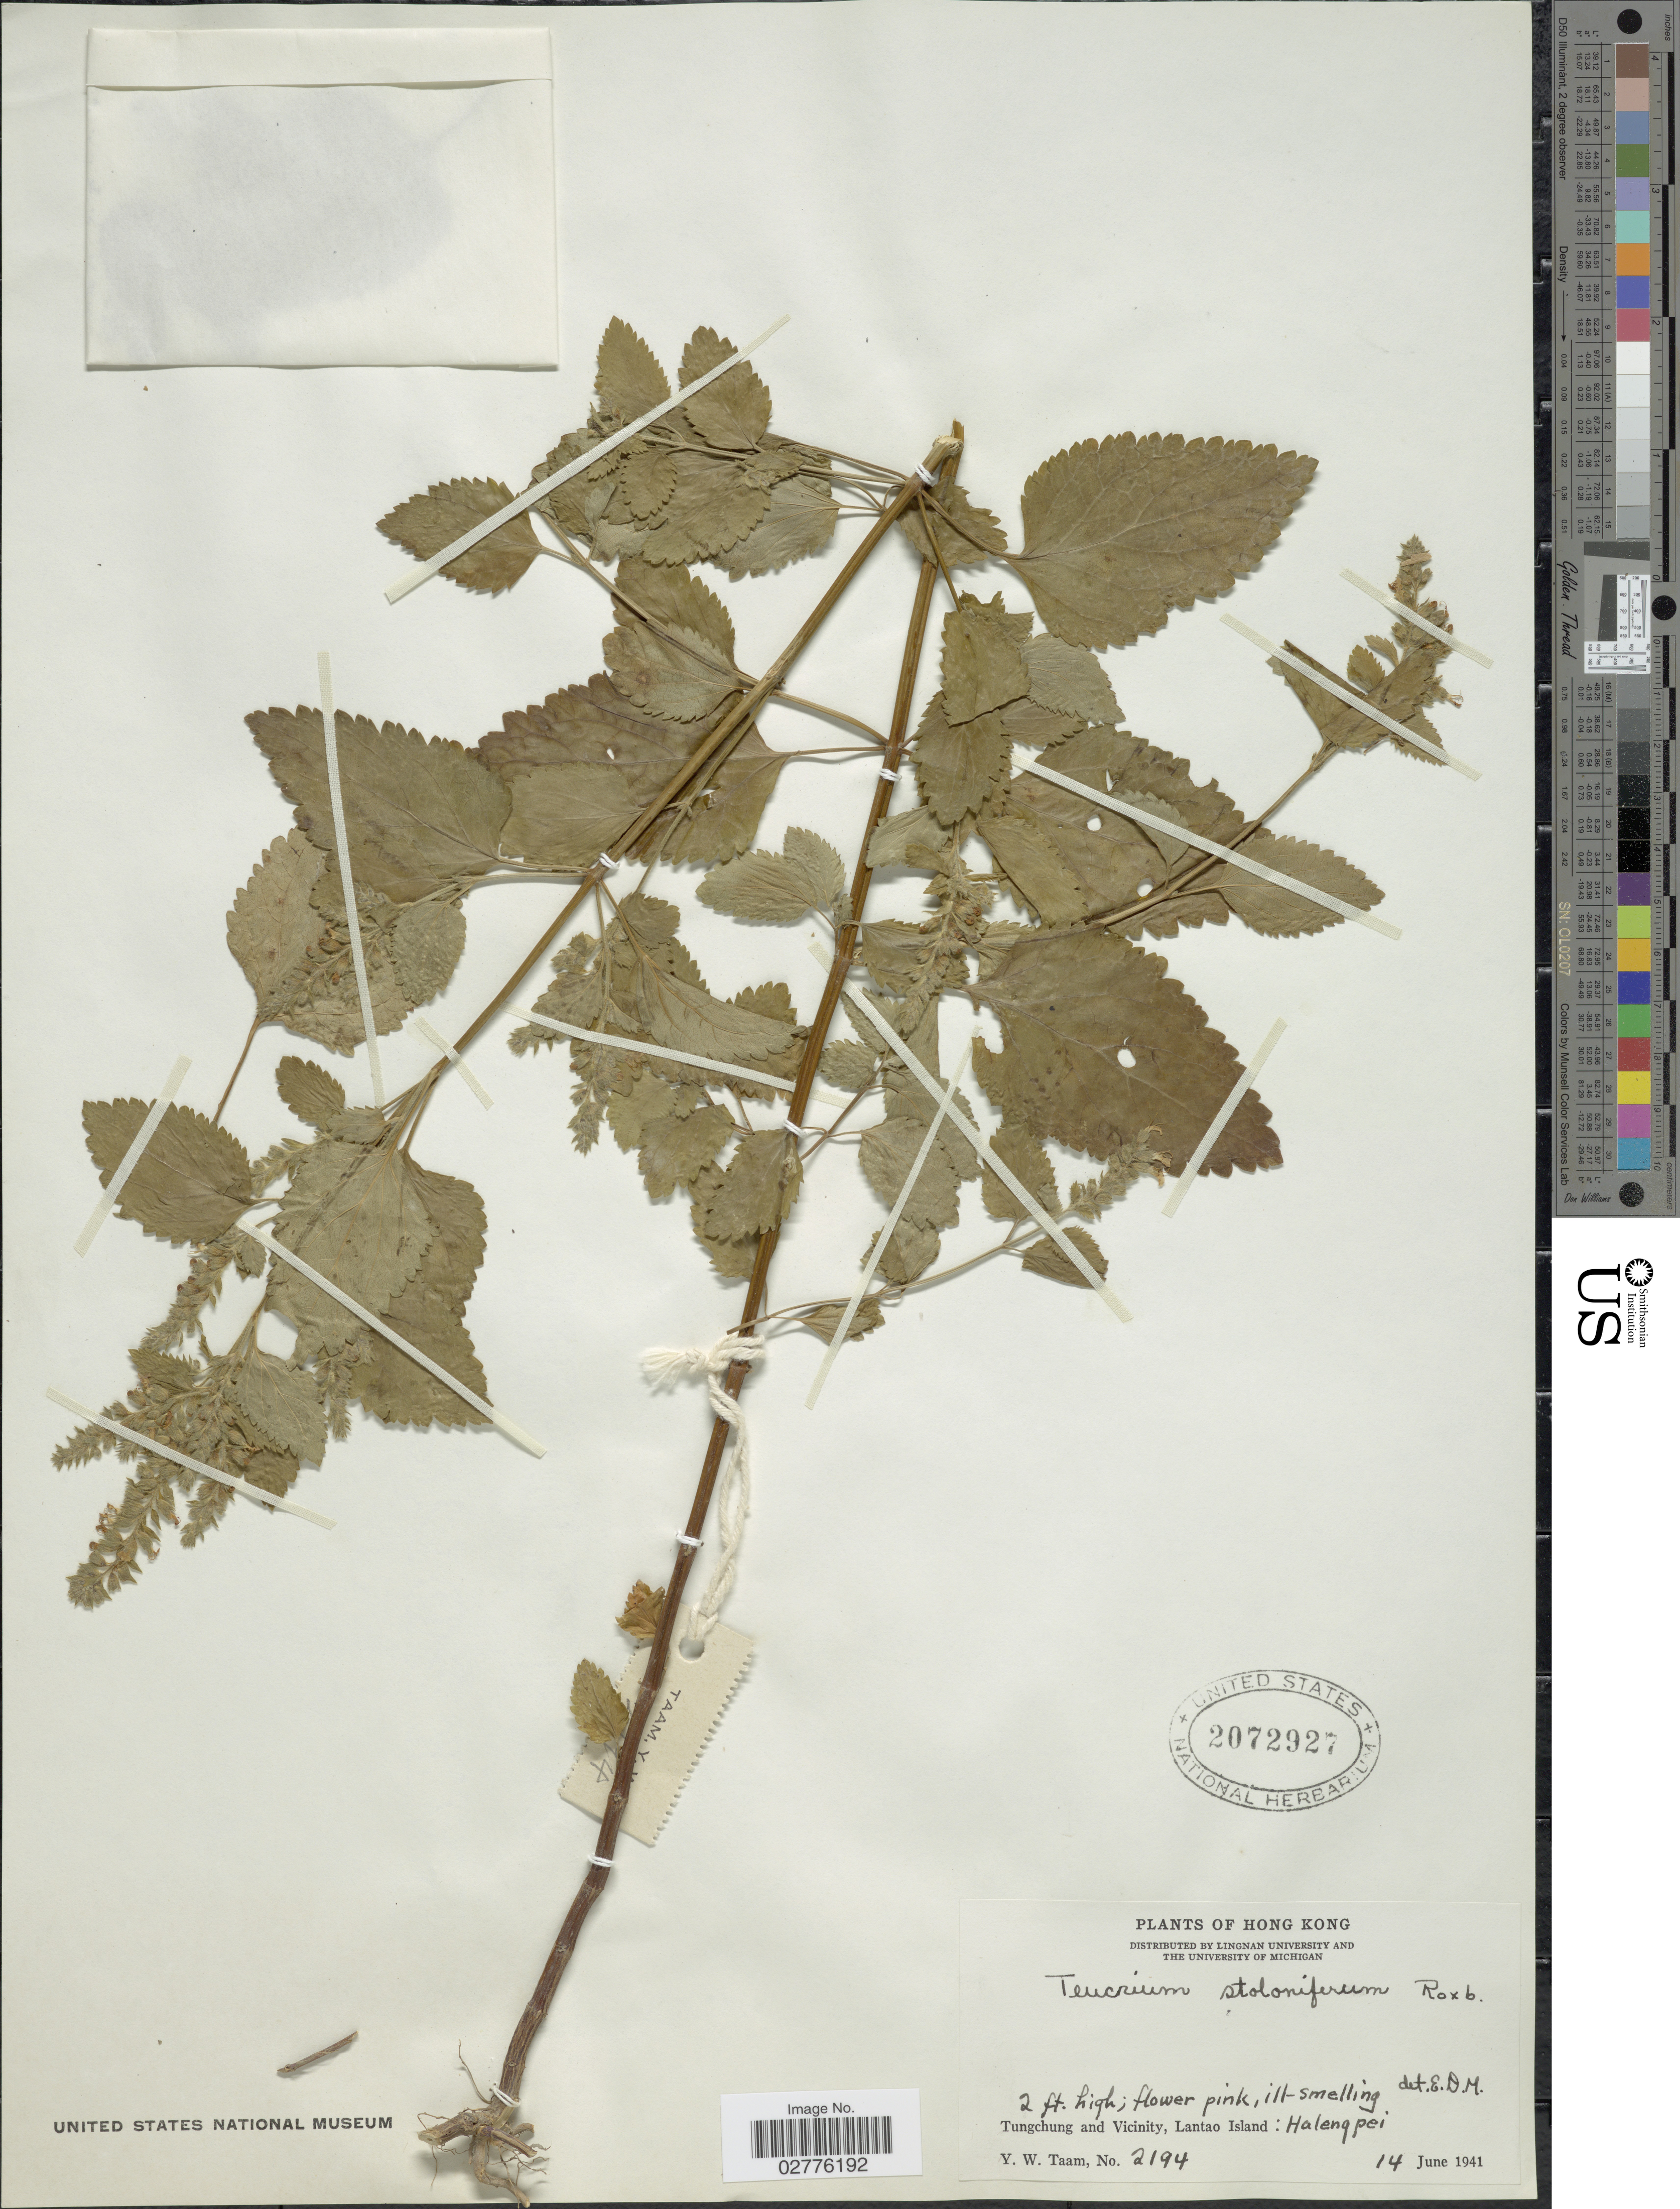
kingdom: Plantae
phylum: Tracheophyta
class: Magnoliopsida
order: Lamiales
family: Lamiaceae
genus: Teucrium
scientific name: Teucrium stoloniferum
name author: Ruiz & Pav.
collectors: Y. W. Taam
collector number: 2194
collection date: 1941-06-14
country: China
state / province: Hong Kong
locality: Tungchung and Vicinity, Lantao Island: Haleng pei.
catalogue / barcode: US 2072927